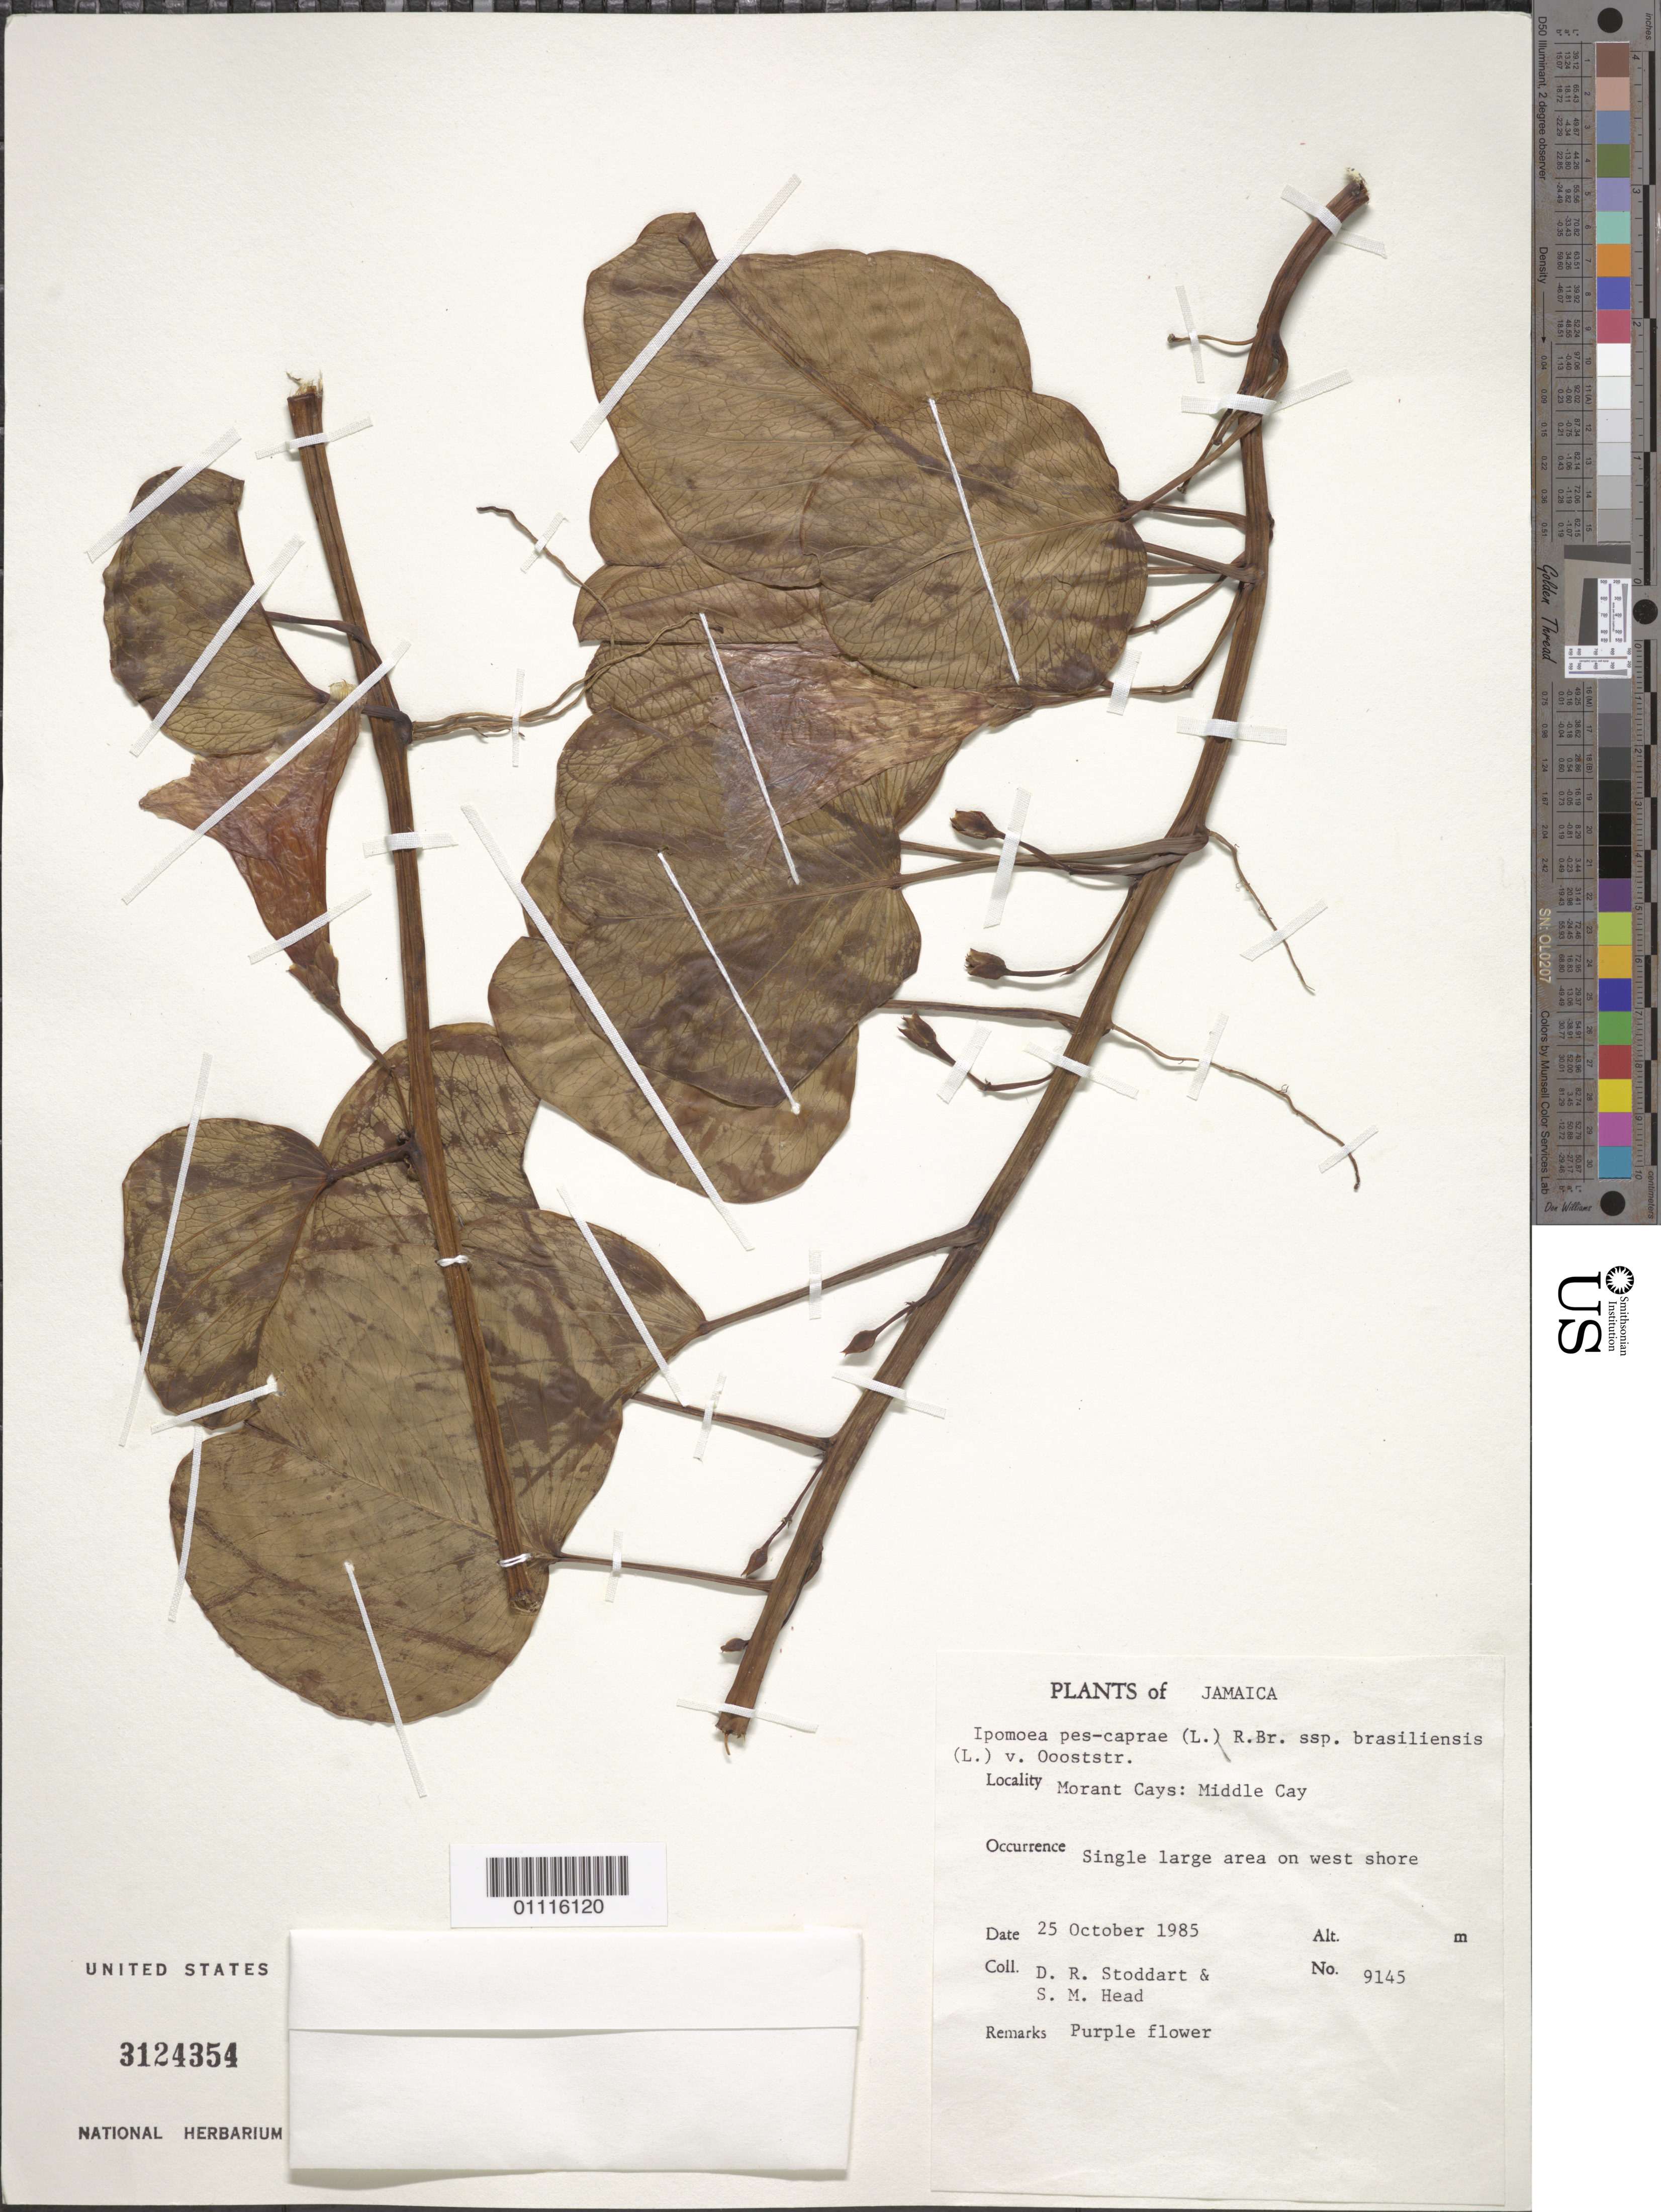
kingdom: Plantae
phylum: Tracheophyta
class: Magnoliopsida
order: Solanales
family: Convolvulaceae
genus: Ipomoea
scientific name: Ipomoea pes-caprae subsp. brasiliensis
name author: (L.) Ooststr.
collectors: D. R. Stoddart & S. Head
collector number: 9145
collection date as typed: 25 Oct 1985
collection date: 1985-10-25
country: Jamaica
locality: Morant Cays: Middle Cay. Single large area on W shore.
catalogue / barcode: US 3124354